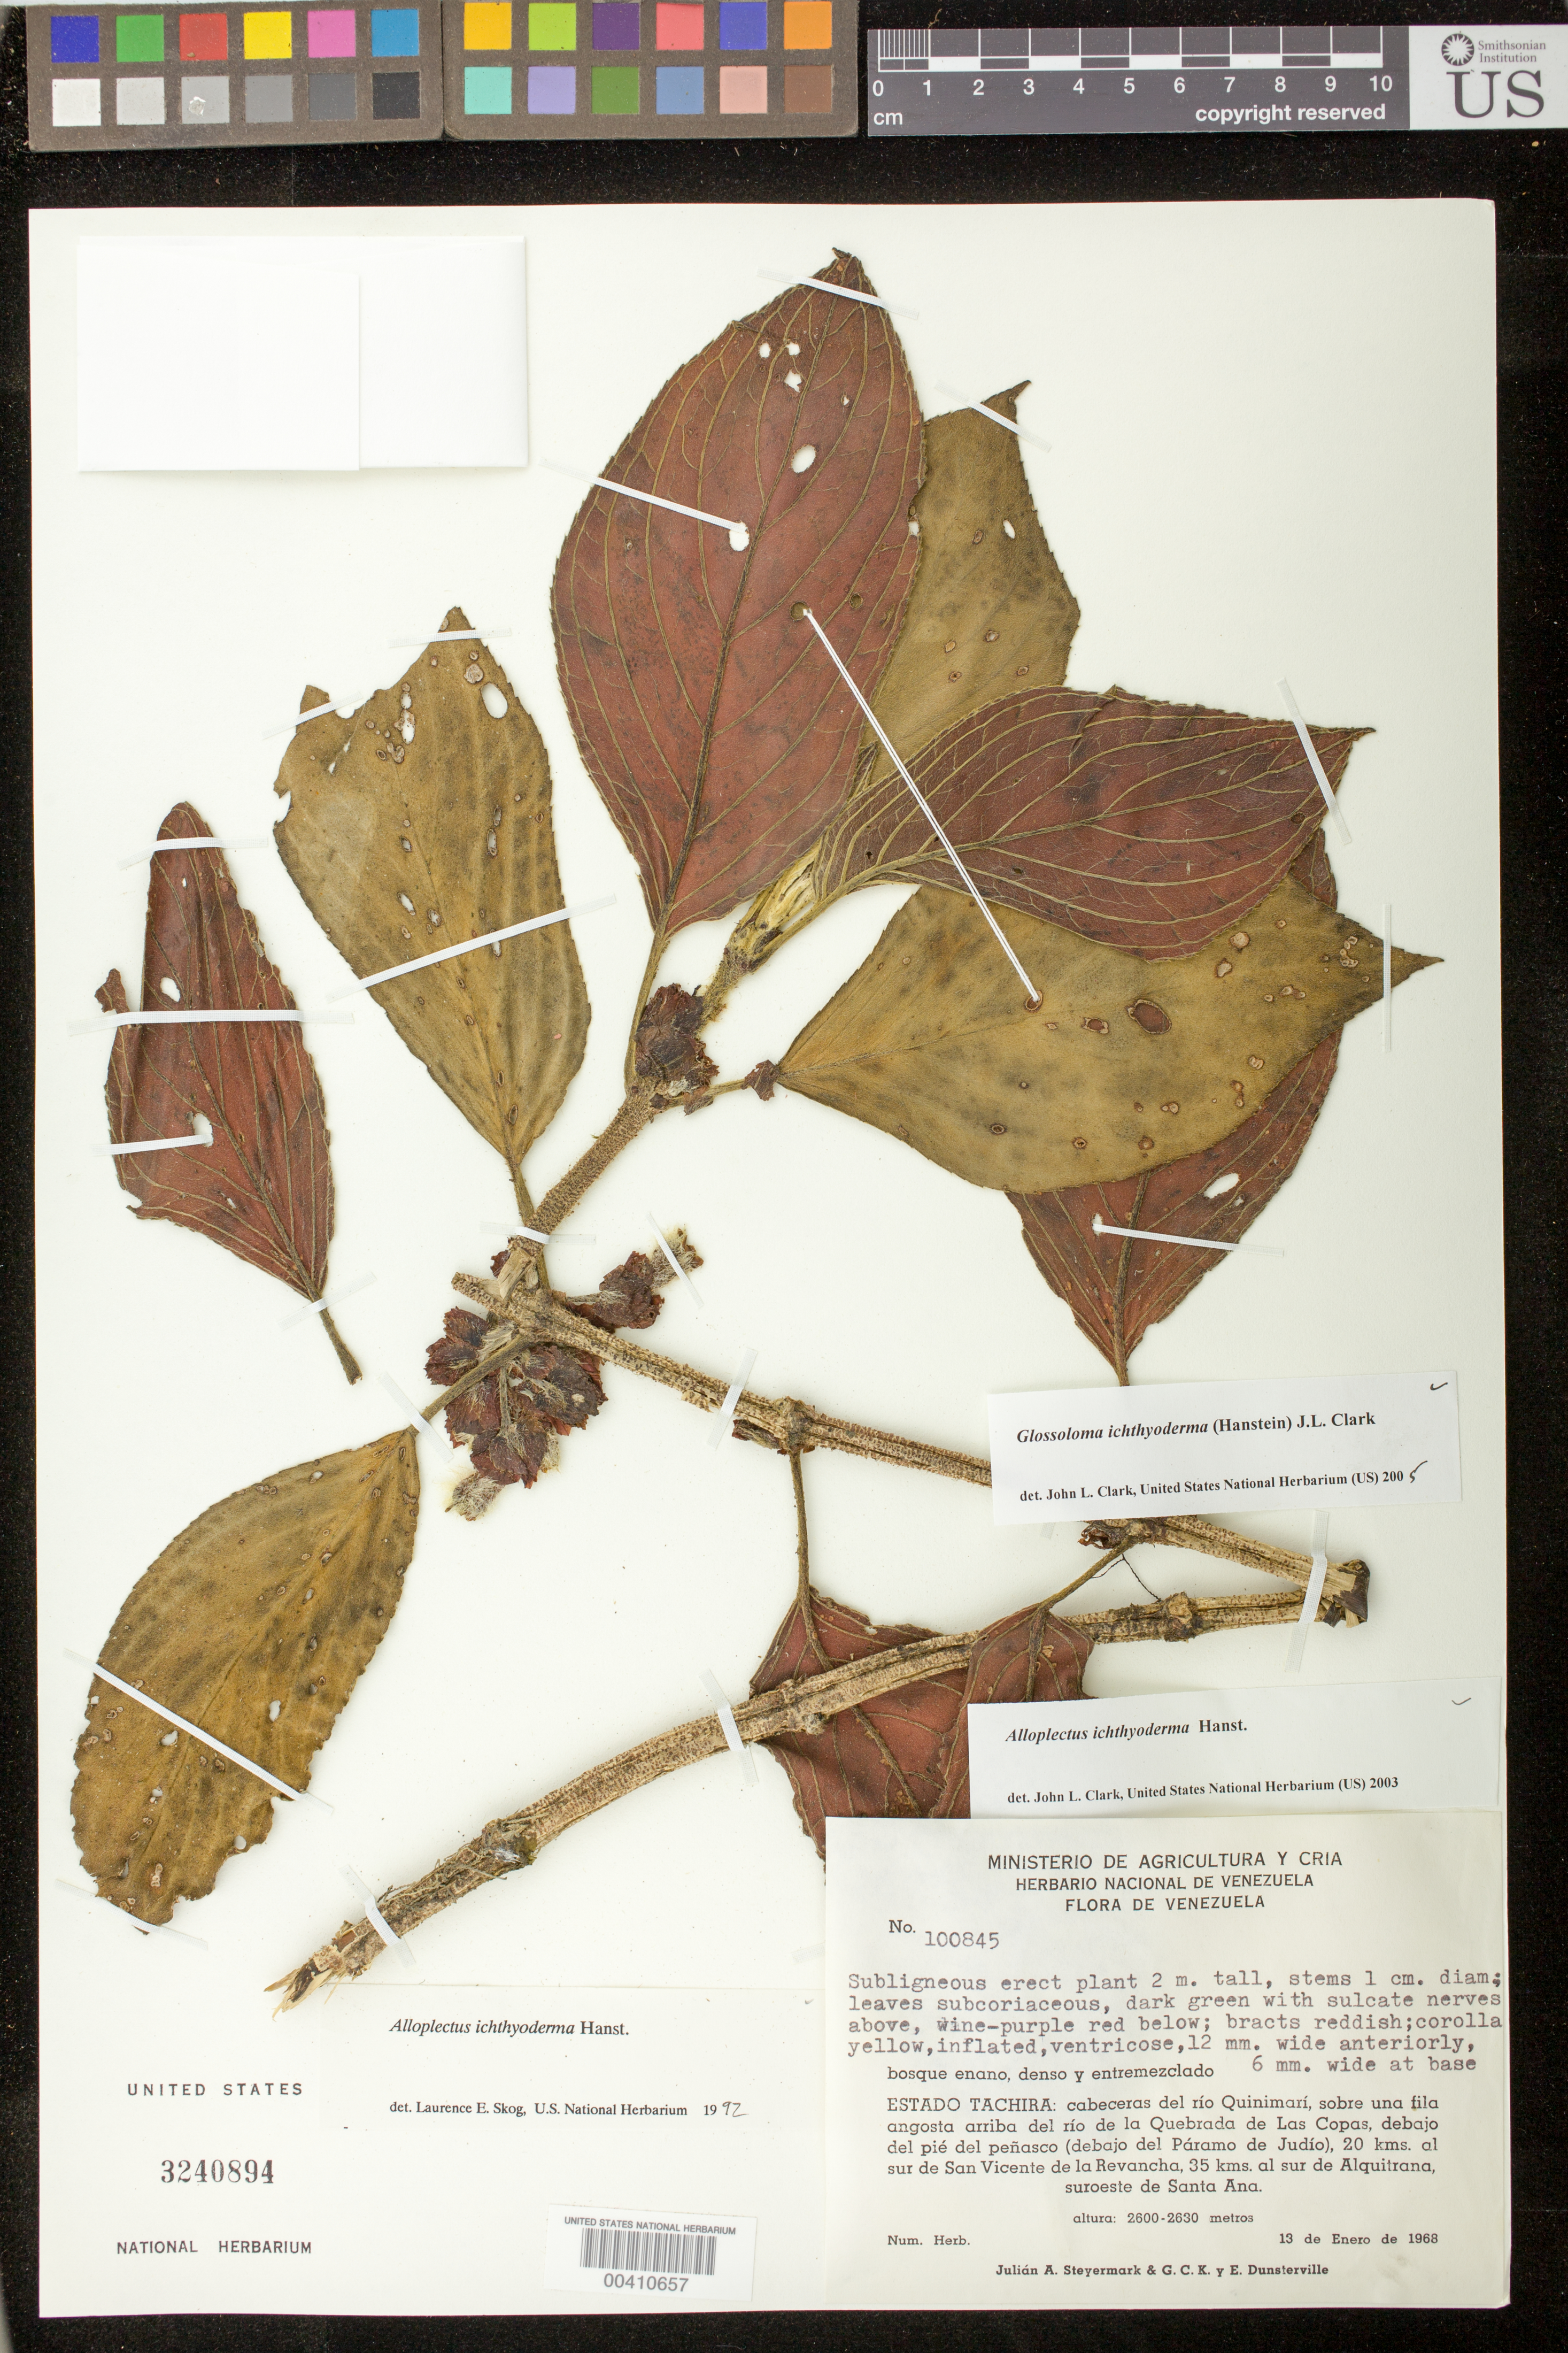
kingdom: Plantae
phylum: Tracheophyta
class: Magnoliopsida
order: Lamiales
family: Gesneriaceae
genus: Glossoloma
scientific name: Glossoloma ichthyoderma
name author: (Hanst.) J.L. Clark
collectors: J. Steyermark, G. C. K. Dunsterville & E. Dunsterville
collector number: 100845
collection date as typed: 13 Jan 1968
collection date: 1968-01-13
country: Venezuela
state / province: Táchira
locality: Quebrada las Copas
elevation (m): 2500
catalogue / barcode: US 3240894